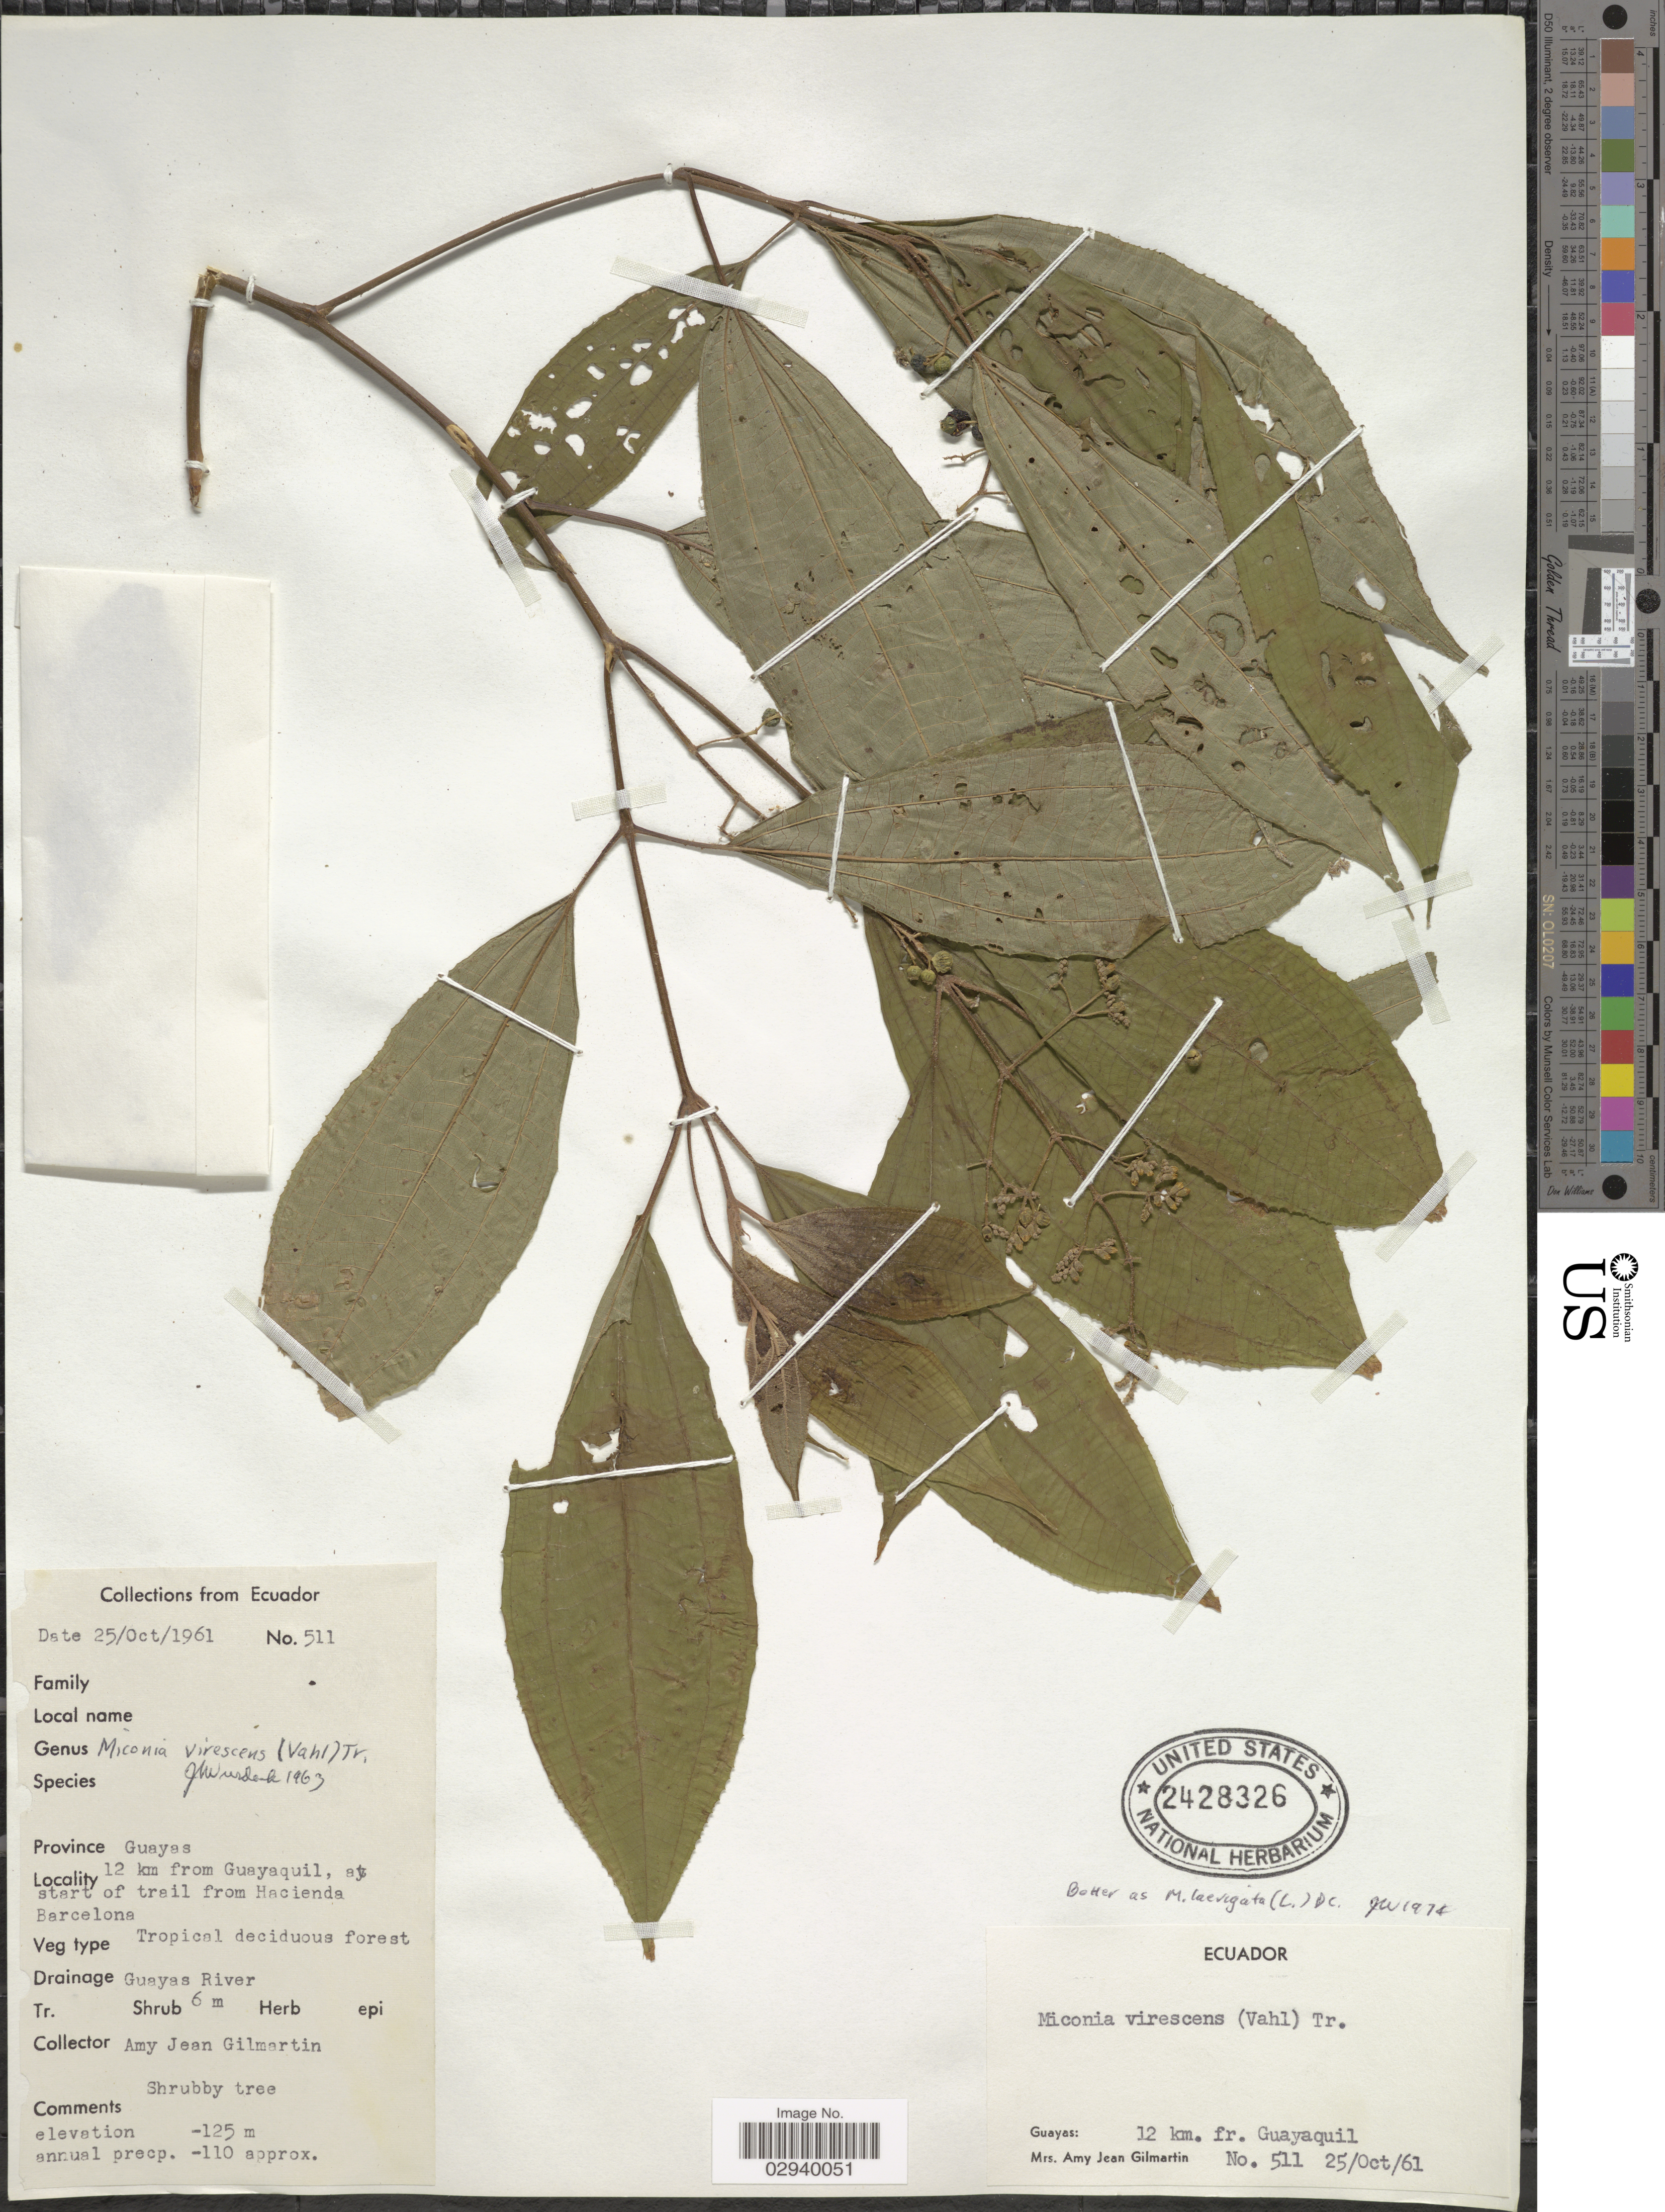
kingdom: Plantae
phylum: Tracheophyta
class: Magnoliopsida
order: Myrtales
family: Melastomataceae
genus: Miconia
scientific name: Miconia laevigata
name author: (L.) D. Don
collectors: A. J. Gilmartin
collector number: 511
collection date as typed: Transcribed d/m/y: 25/10/96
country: Ecuador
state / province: Guayas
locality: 12 km from Guayaquil, at start of trail from Hacienda Barcelona. Drainage Guayas River.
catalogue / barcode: US 2428326